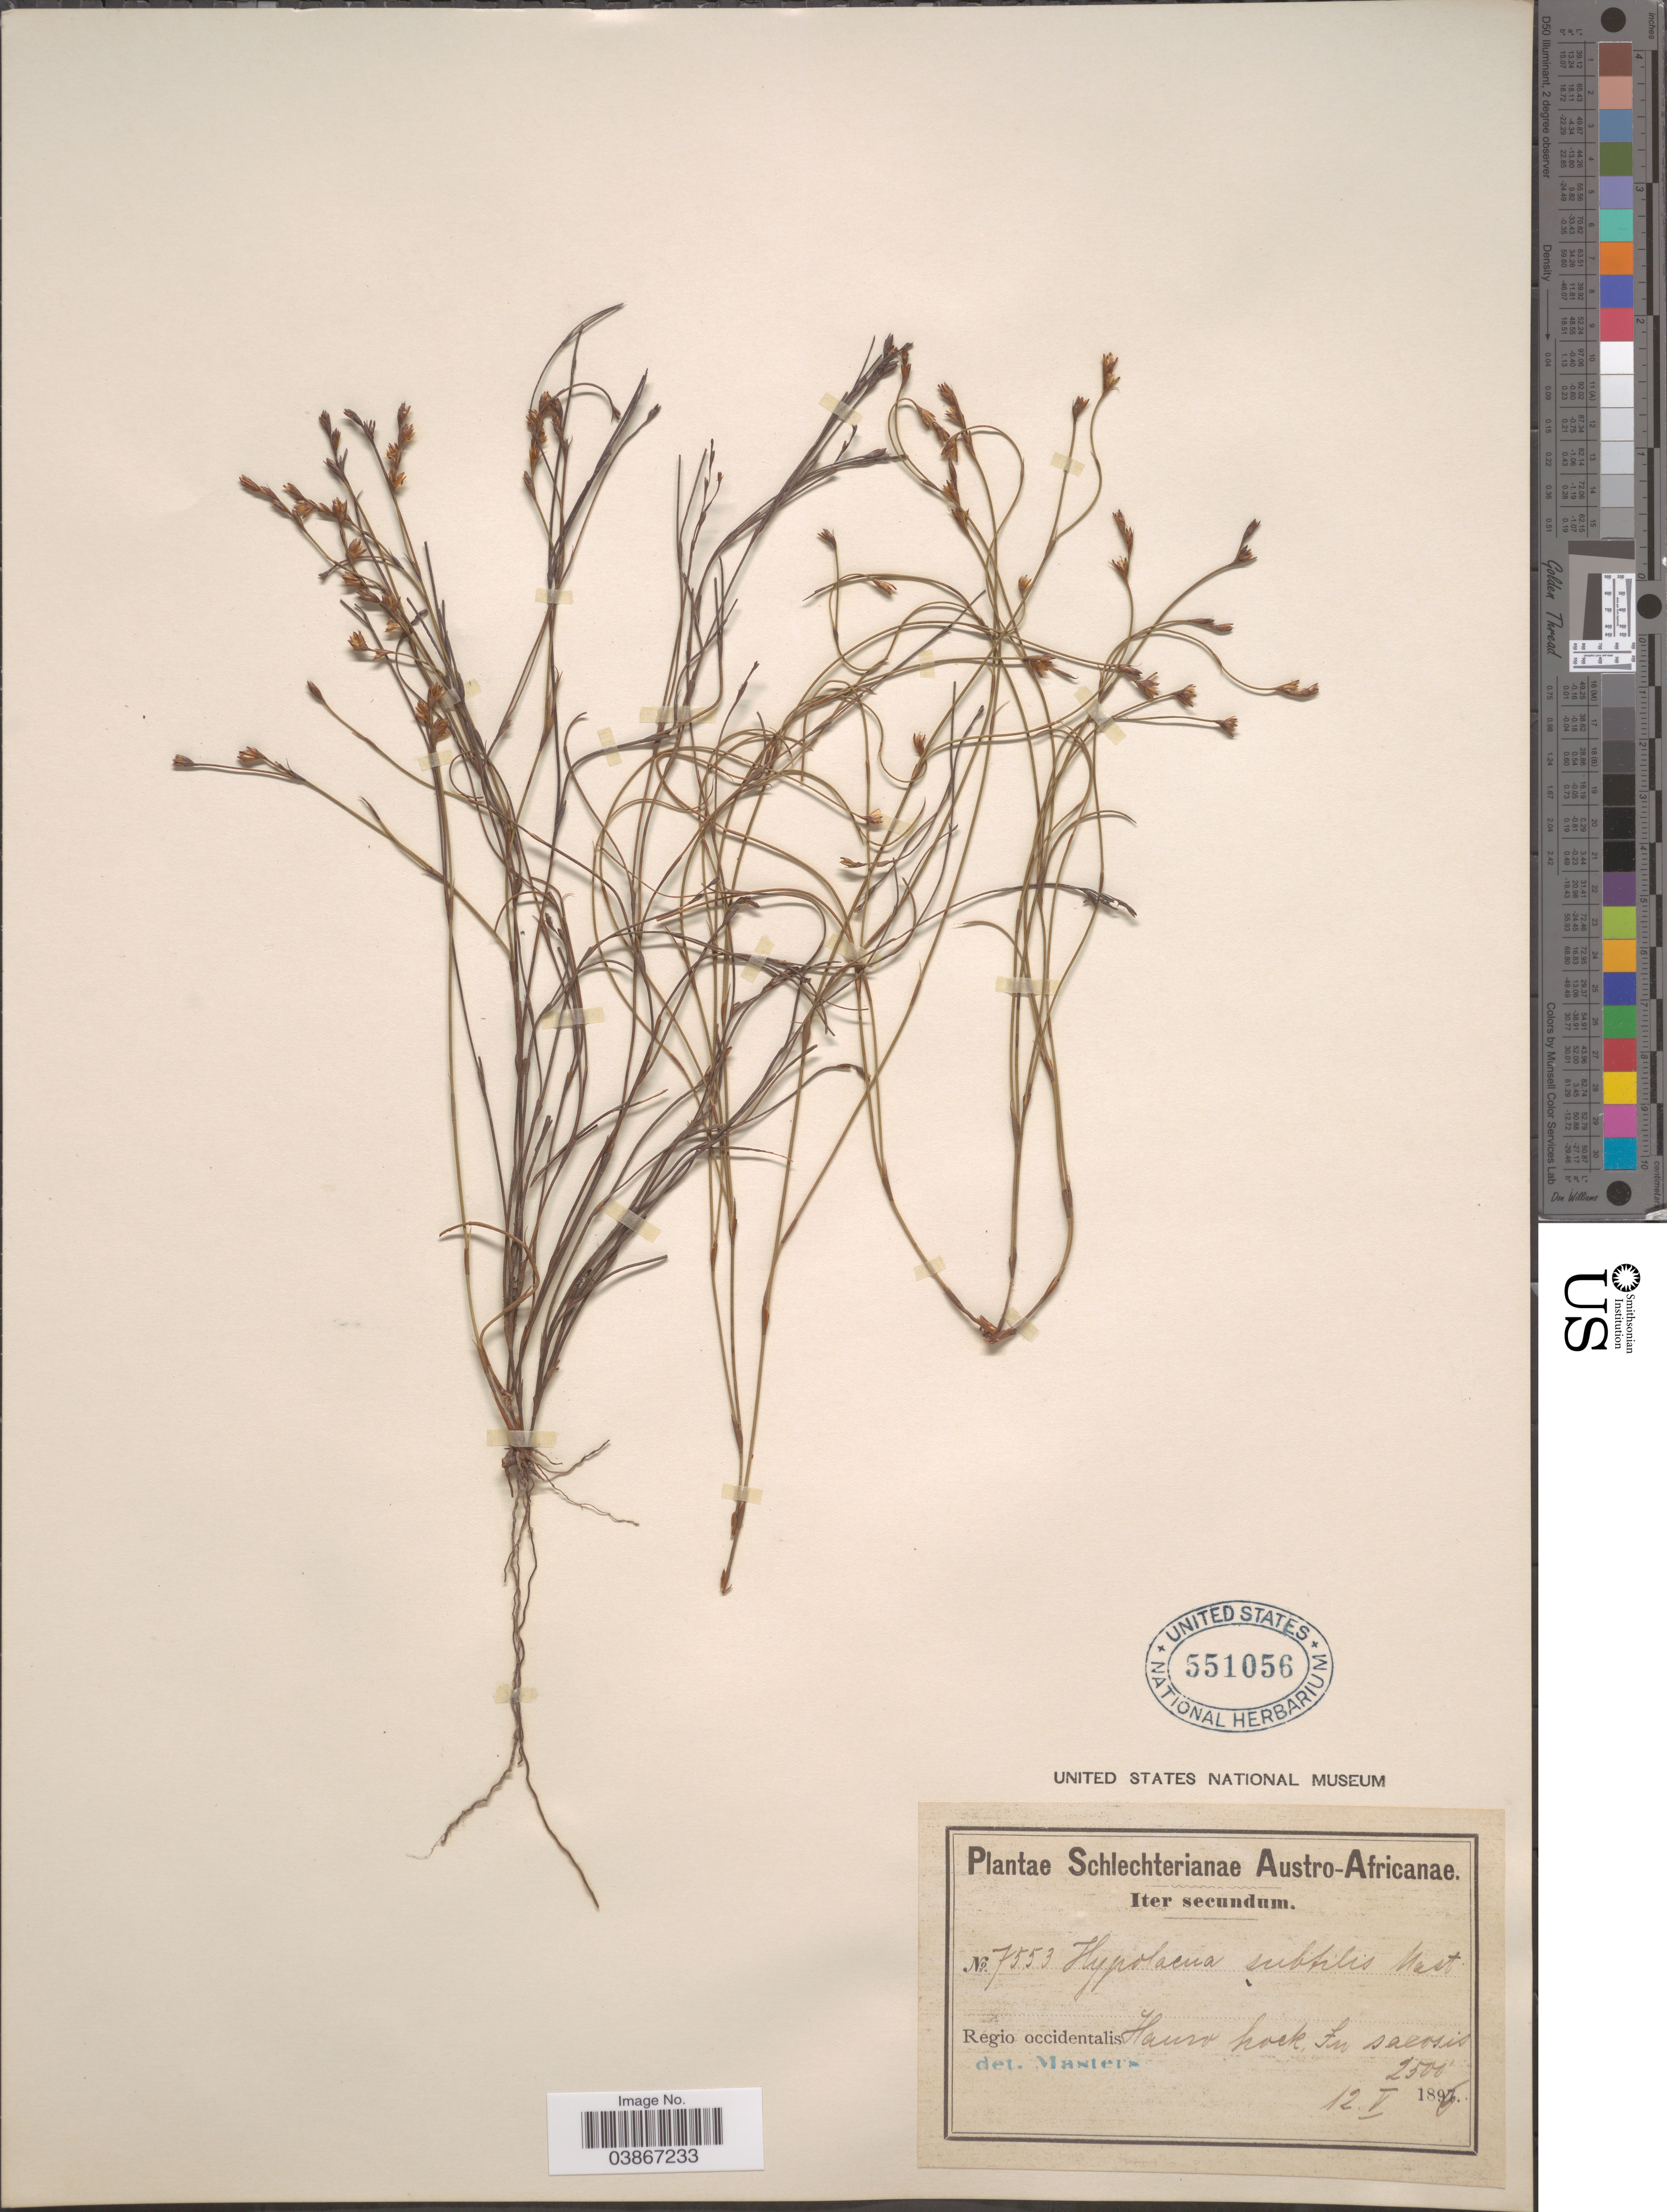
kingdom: Plantae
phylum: Tracheophyta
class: Liliopsida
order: Poales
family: Restionaceae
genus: Hypolaena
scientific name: Hypolaena subtilis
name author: Mast.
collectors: Schlechter, --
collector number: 7553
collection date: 1896-05-12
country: South Africa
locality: Austro-Africanae. Regio occidentalis. Houw hoek, In saxosis.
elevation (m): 762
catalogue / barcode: US 551056